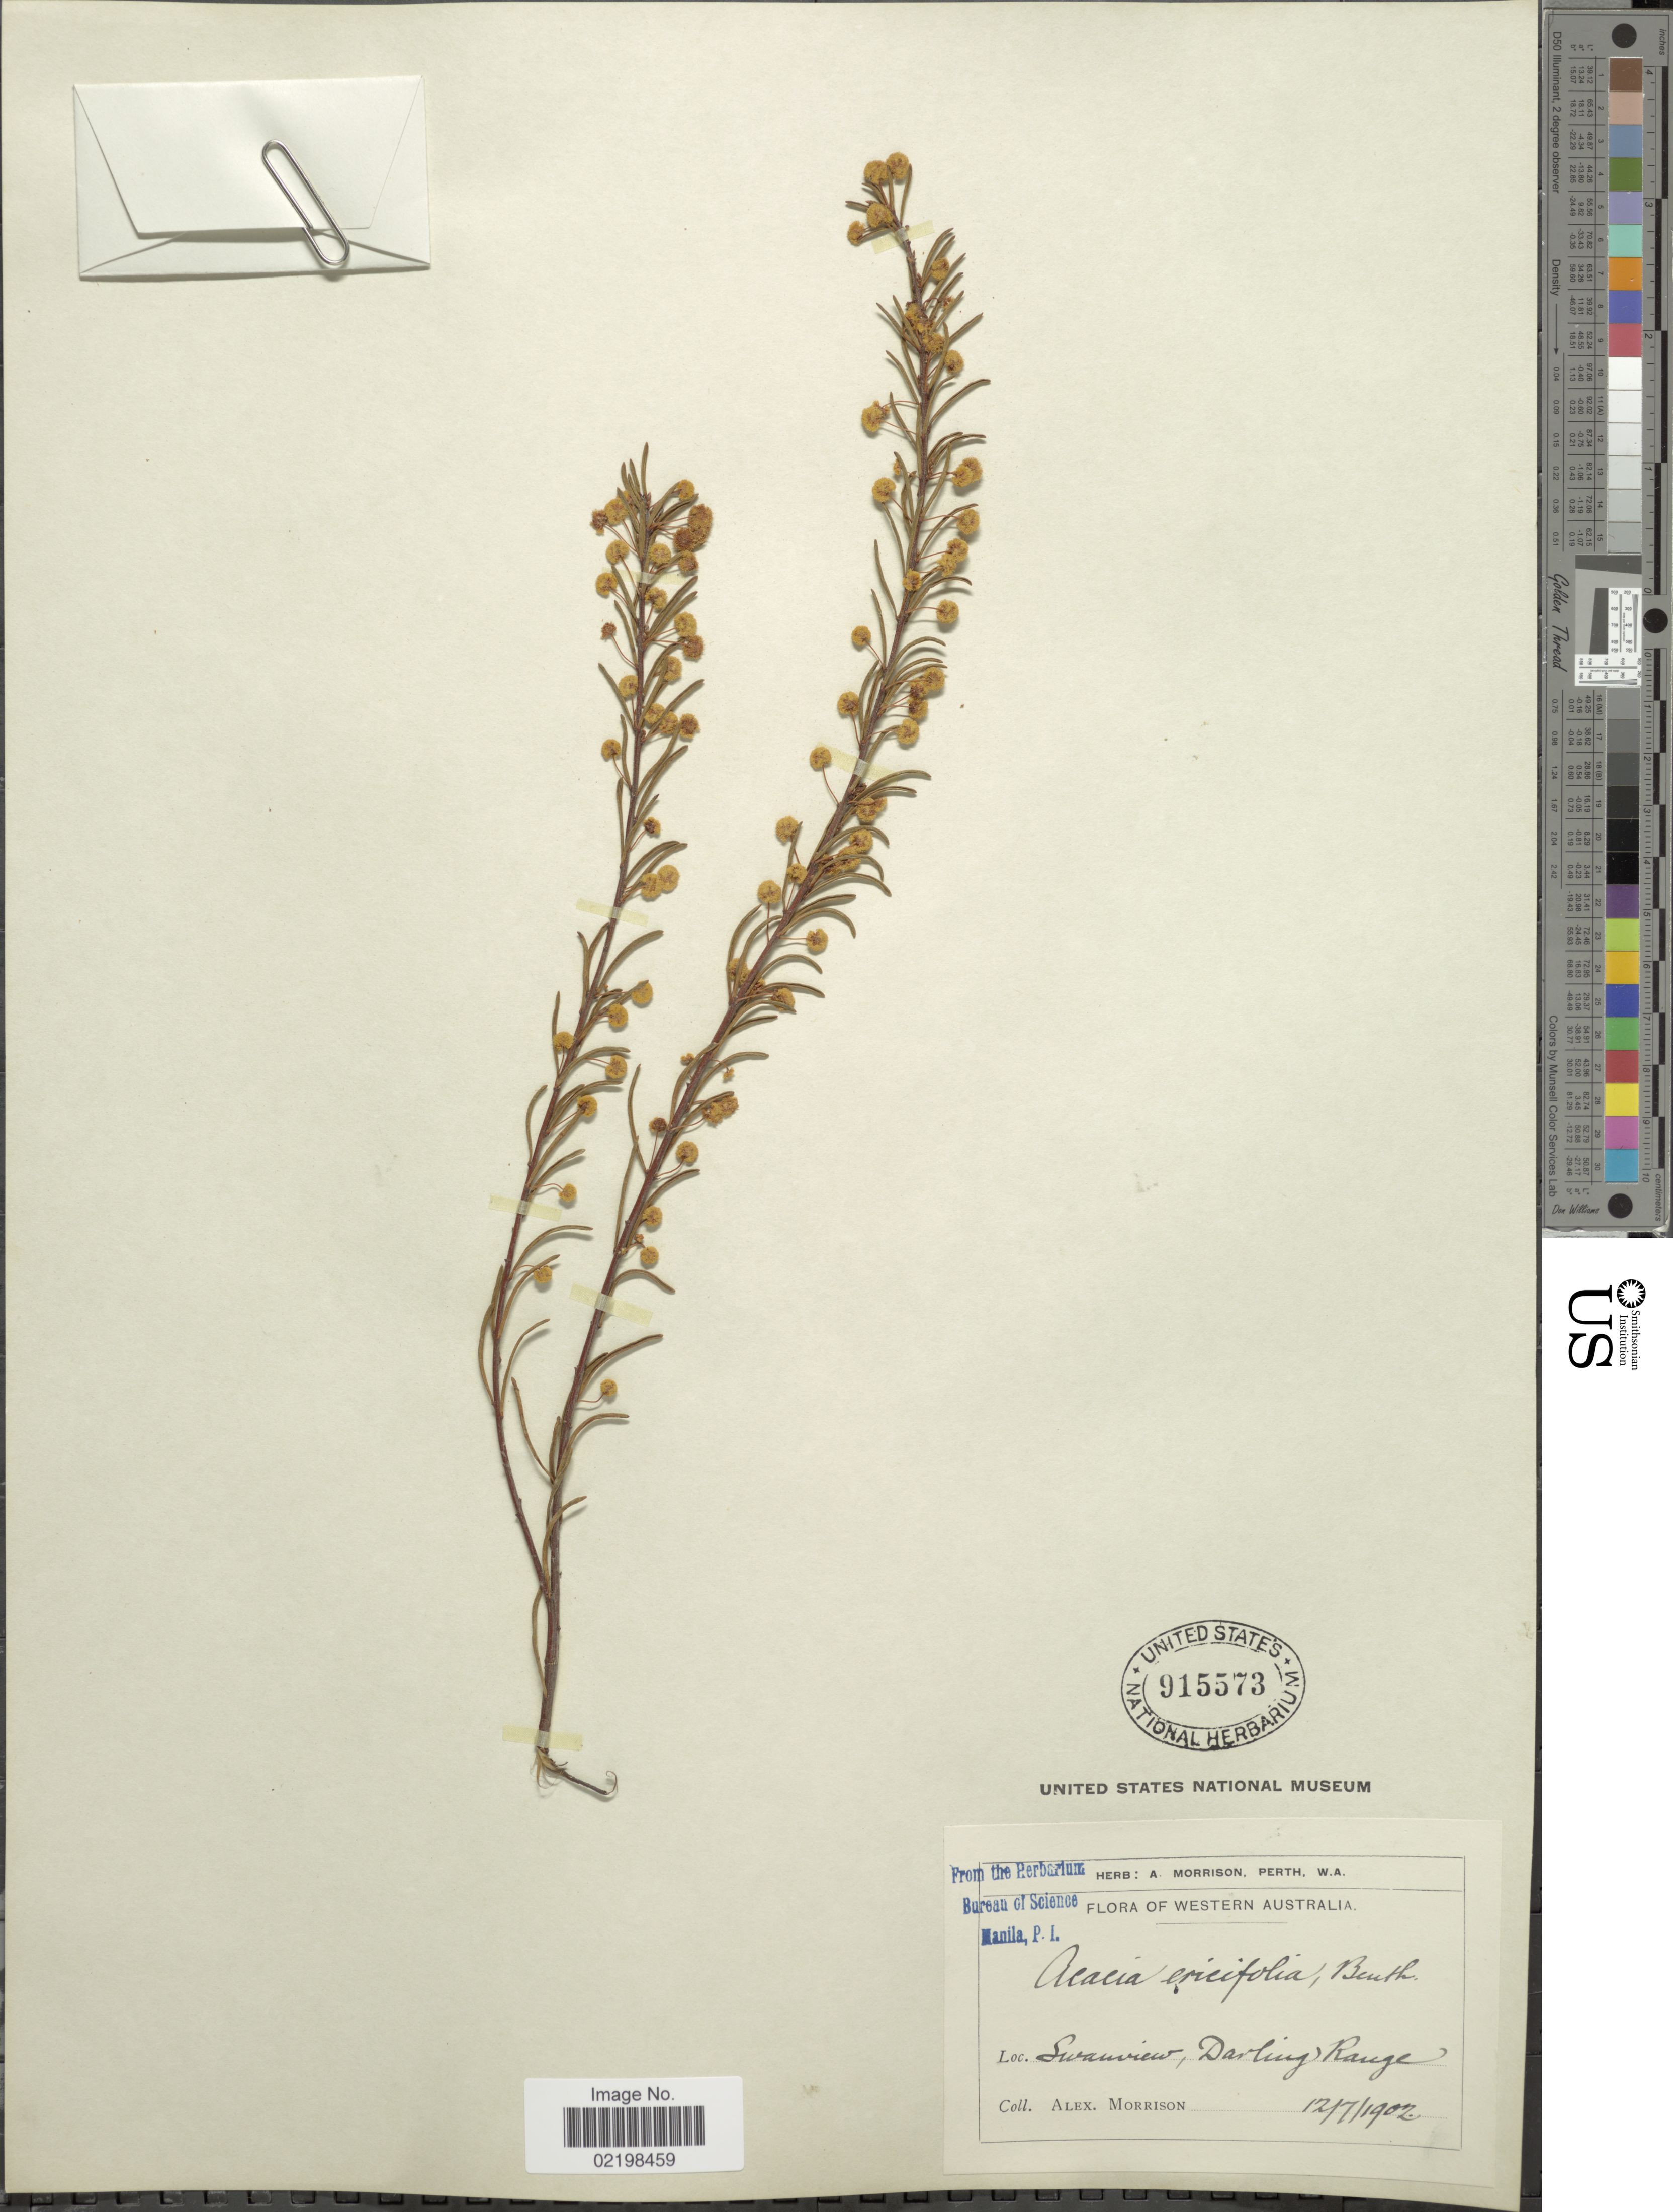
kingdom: Plantae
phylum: Tracheophyta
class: Magnoliopsida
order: Fabales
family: Fabaceae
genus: Acacia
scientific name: Acacia ericifolia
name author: Benth.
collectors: A. Morrison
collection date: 1902-07-12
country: Australia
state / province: Western Australia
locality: Western Australia. Swanview, Darling Range.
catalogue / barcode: US 915573